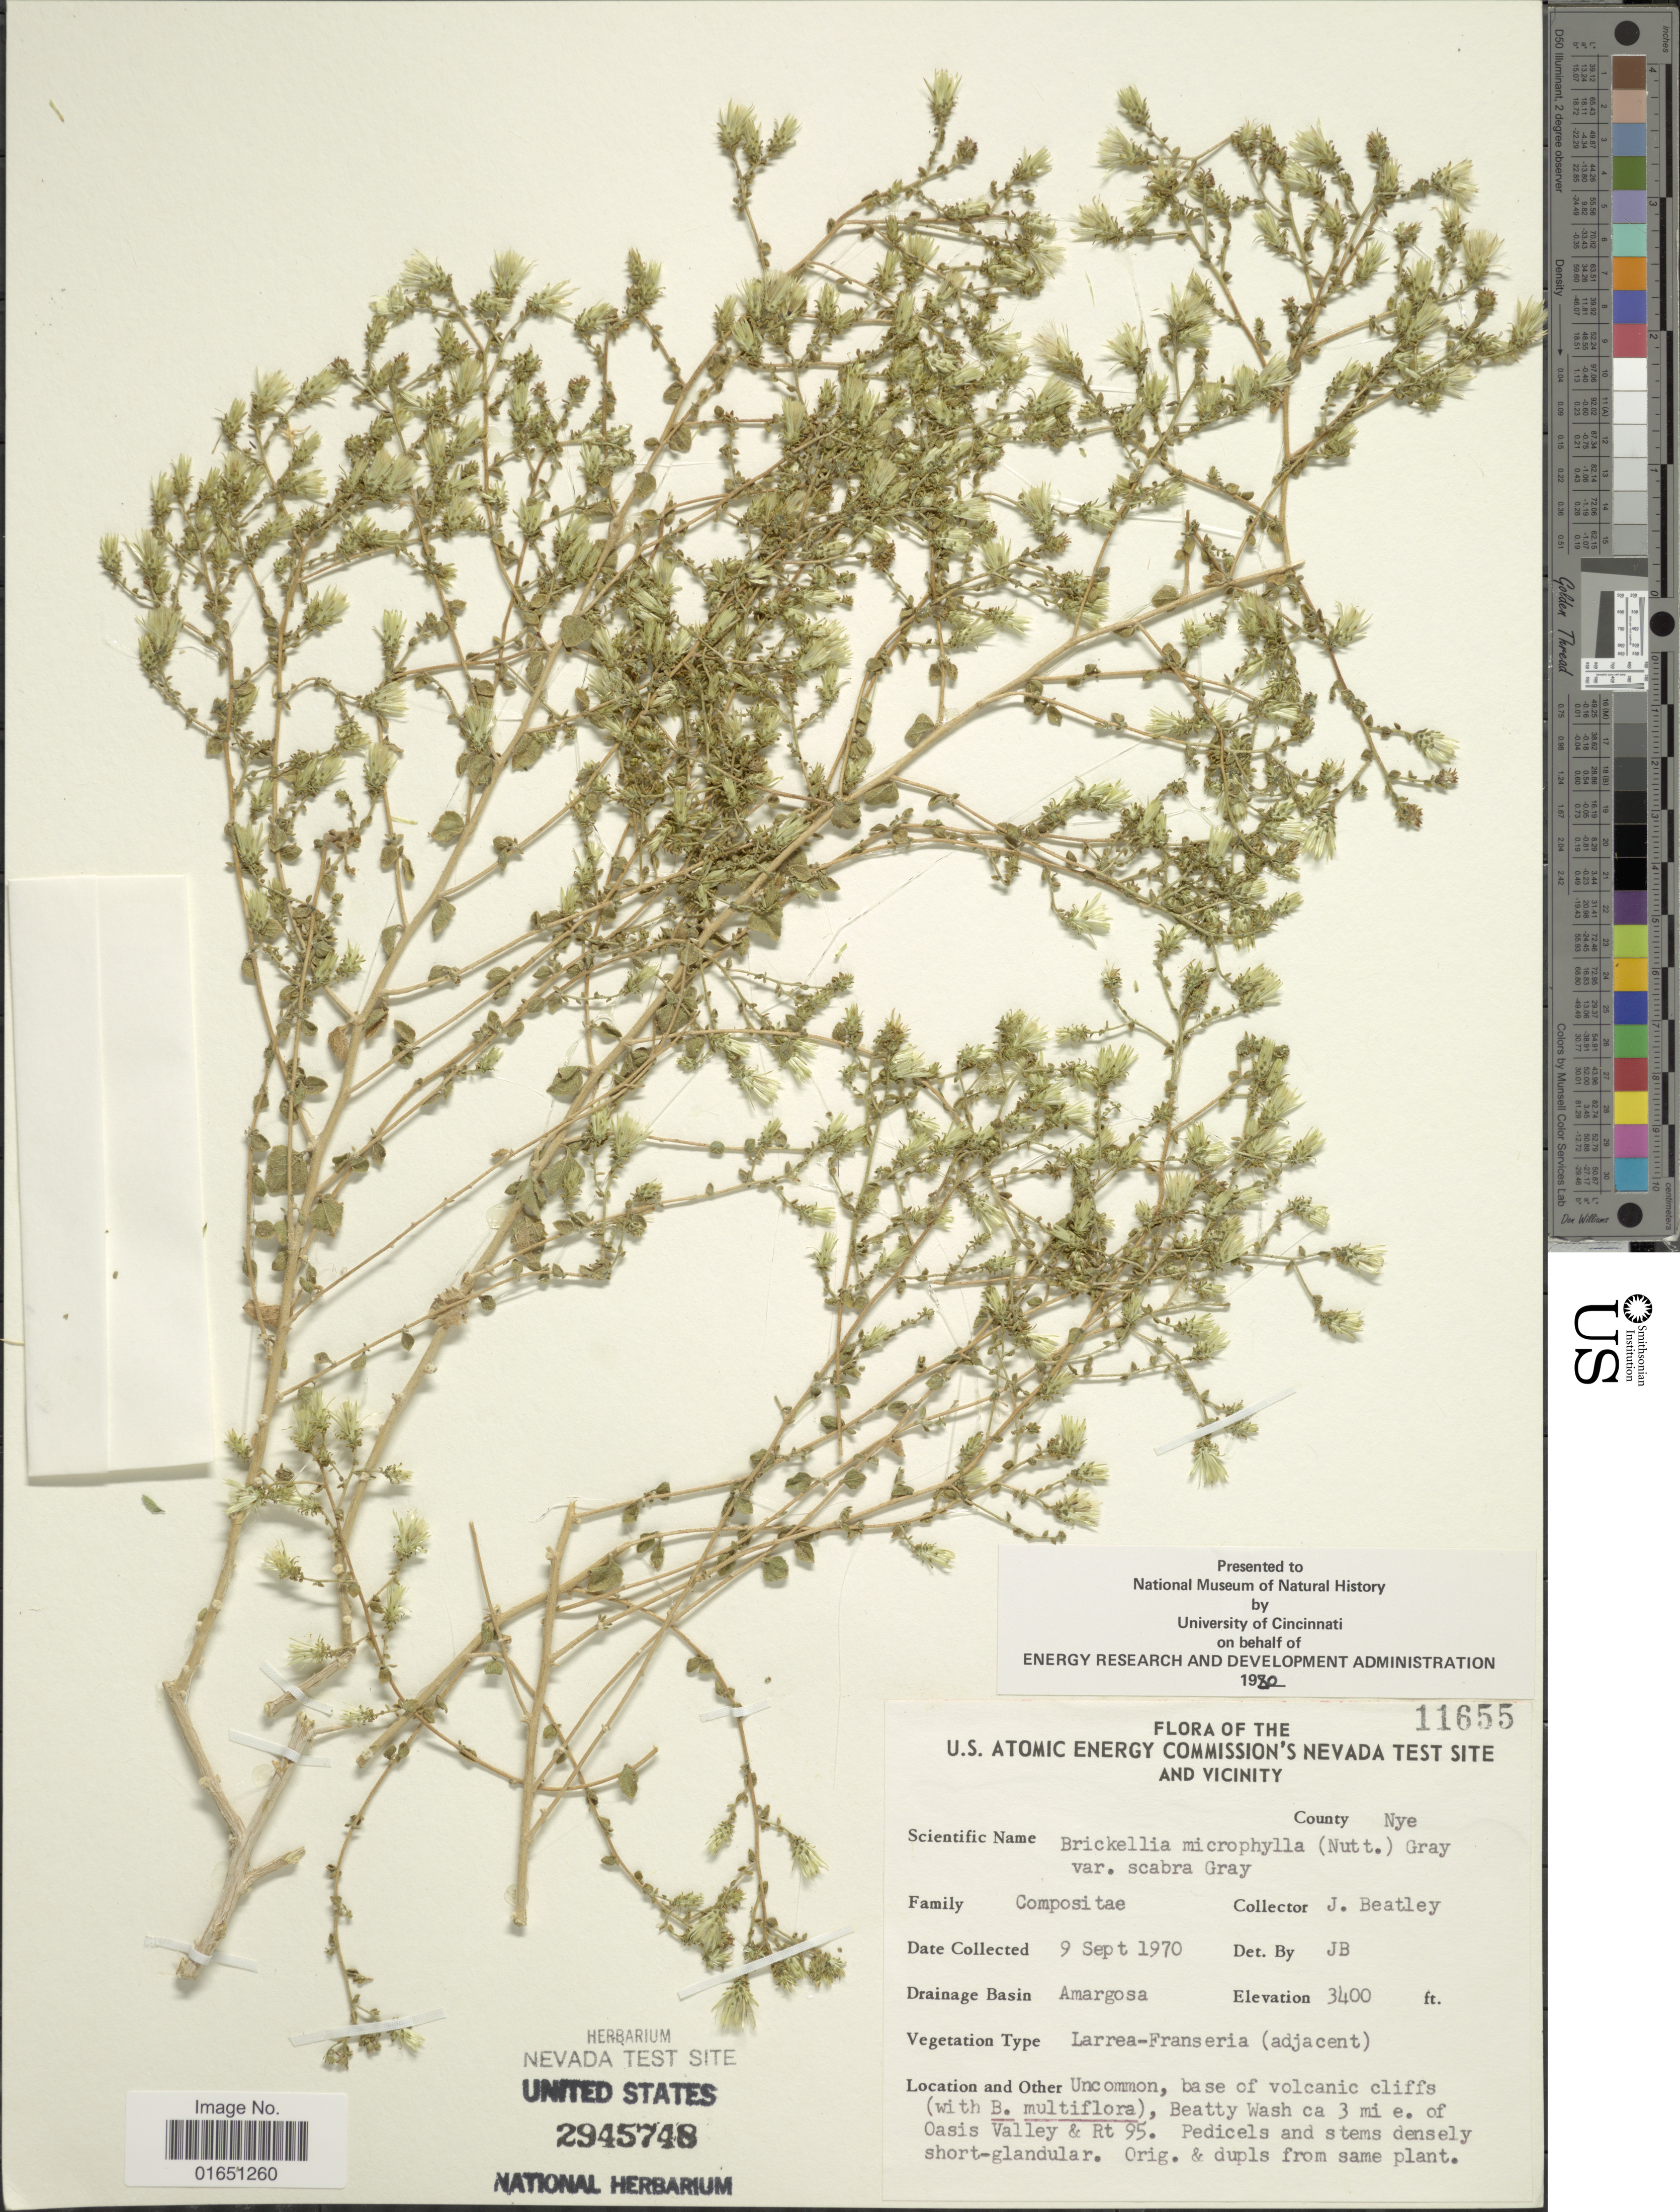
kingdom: Plantae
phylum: Tracheophyta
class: Magnoliopsida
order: Asterales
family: Asteraceae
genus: Brickellia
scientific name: Brickellia microphylla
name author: (Nutt.) A. Gray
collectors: J. C. Beatley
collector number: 11655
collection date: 1970-09-09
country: United States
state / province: Nevada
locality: U. S. Atomic Energy Commission's Nevada Test Site and Vicinity County Nye, Drainage Basin: Amargosa, Uncommon, base of volcanic cliffs (with B. multiflora), Beatty Wash 3 mi. e. of Oasis Valley & Rt. 95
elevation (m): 1036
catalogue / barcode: US 2945748